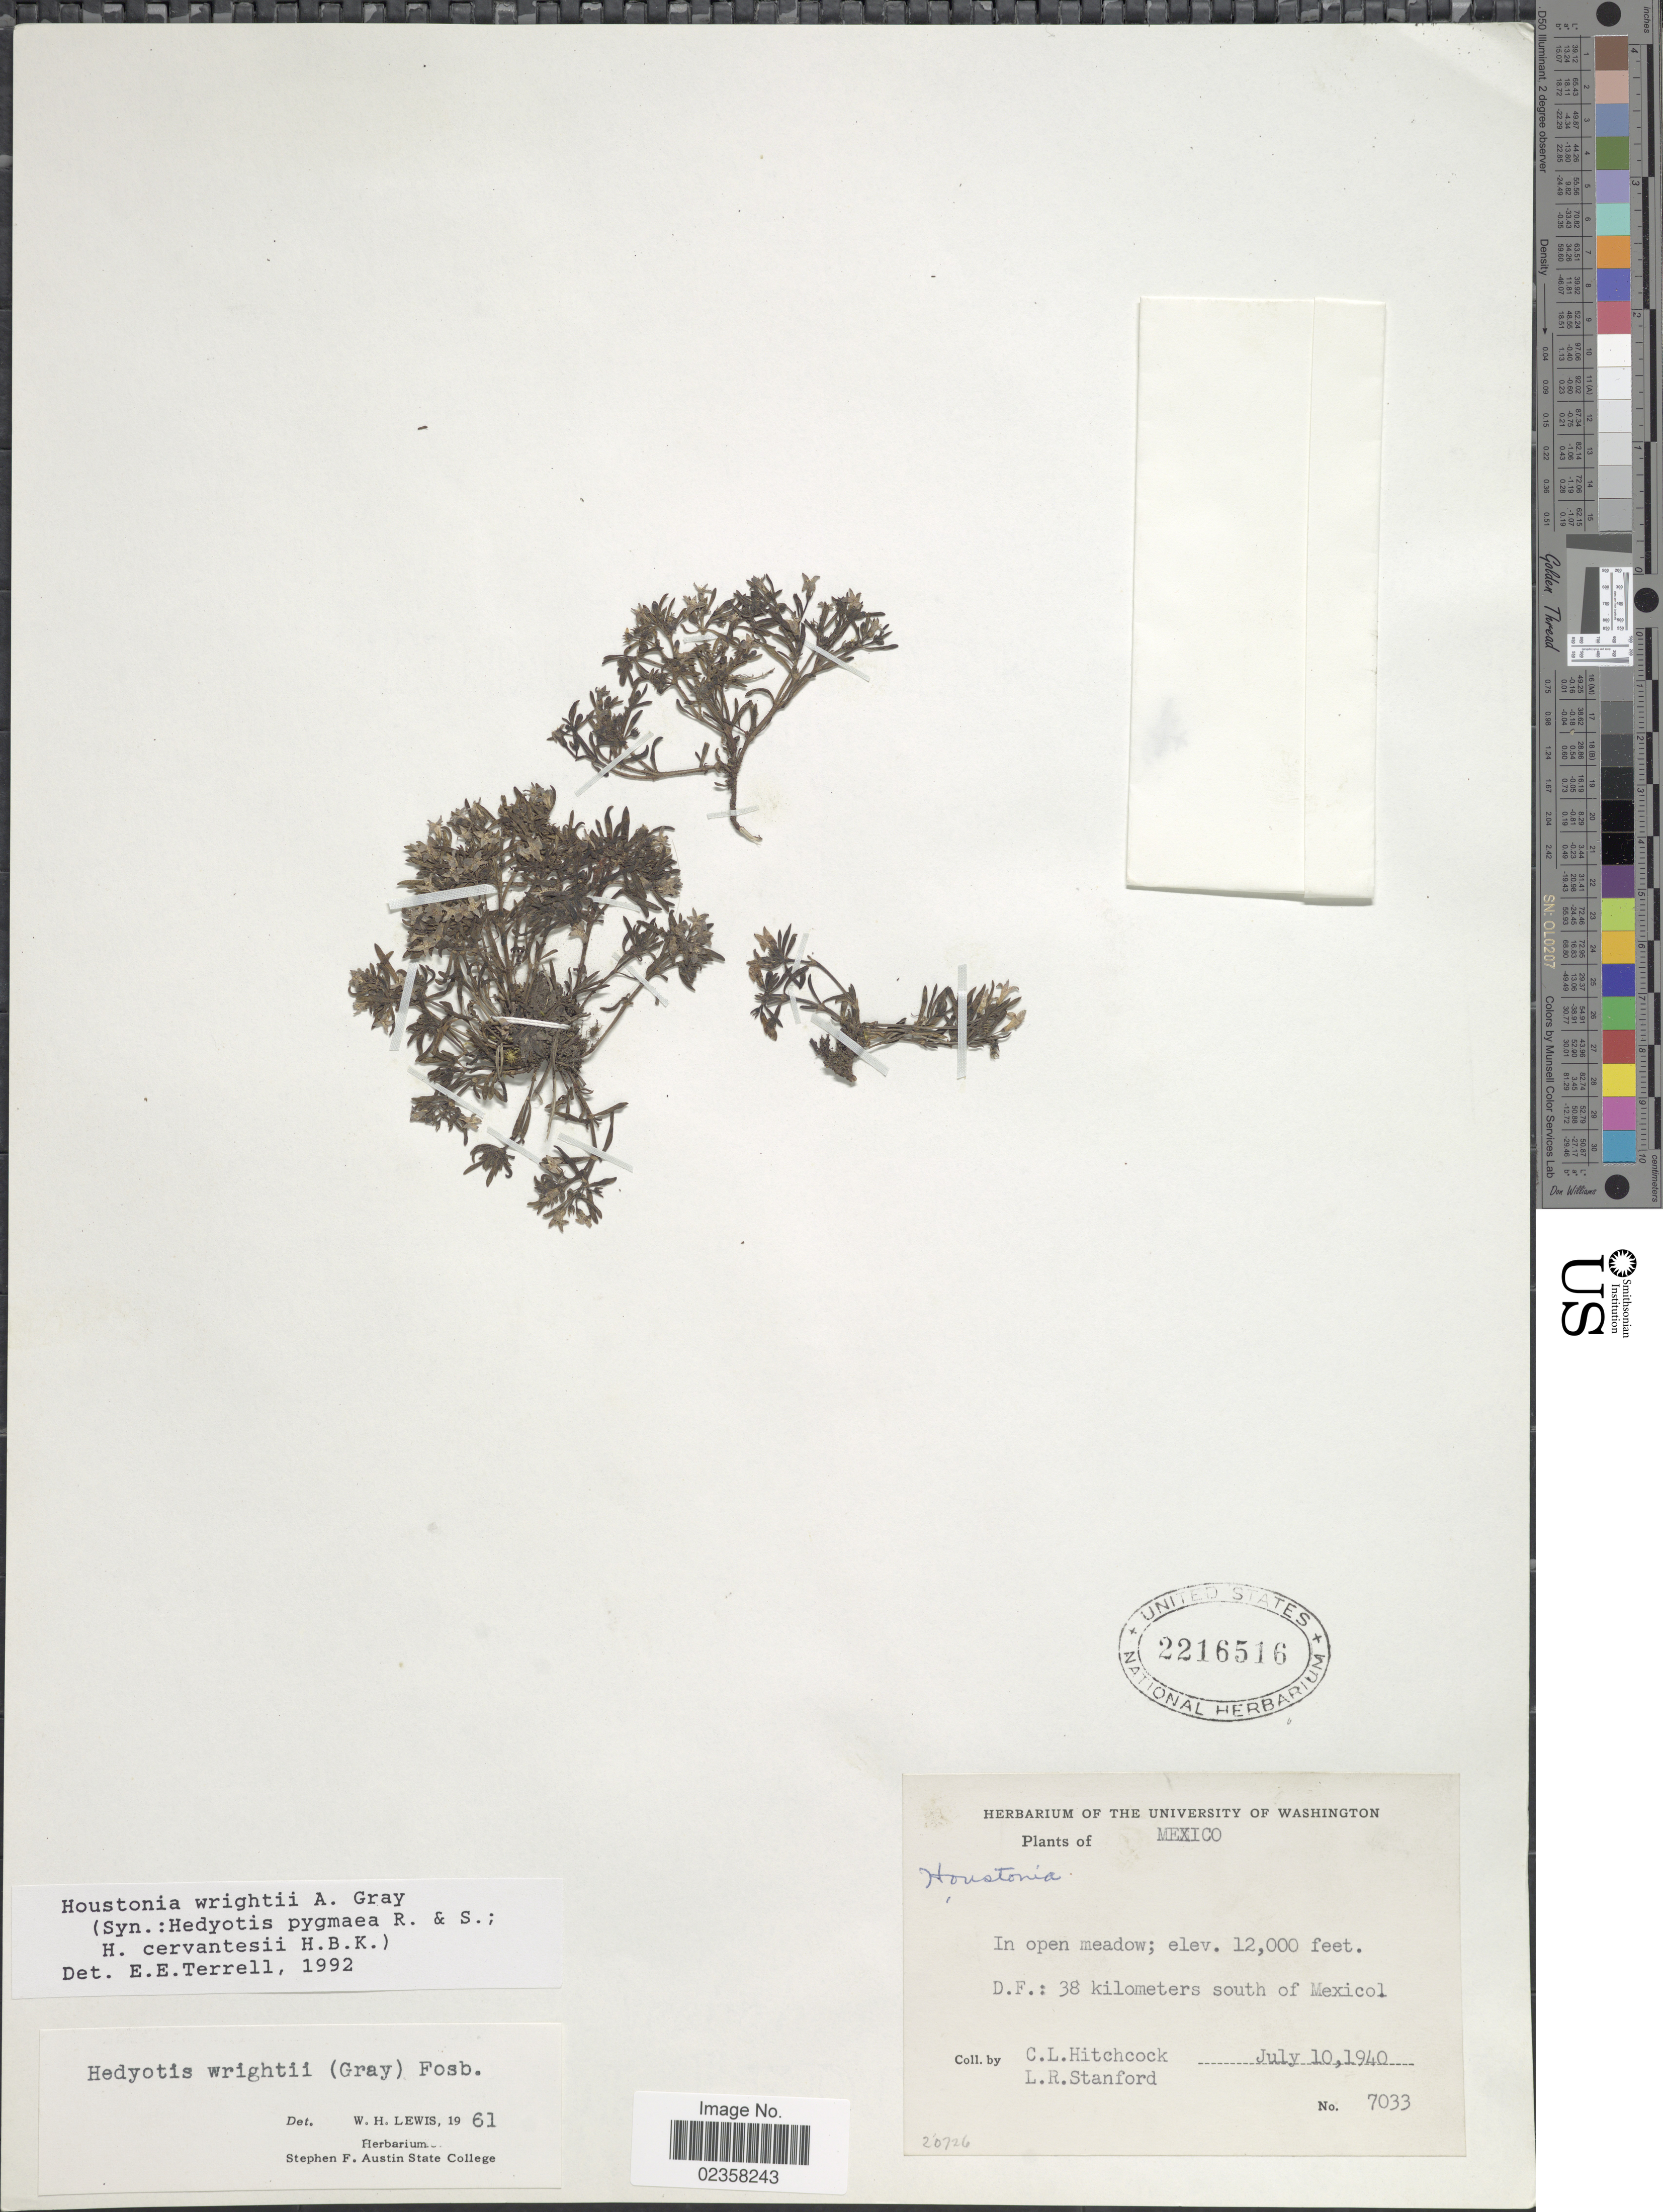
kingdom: Plantae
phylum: Tracheophyta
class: Magnoliopsida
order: Gentianales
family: Rubiaceae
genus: Houstonia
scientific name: Houstonia wrightii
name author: (A. Gray) A. Gray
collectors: C. L. Hitchcock & L. Standford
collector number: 7033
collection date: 1940-07-10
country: Mexico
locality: In open meadow, D.F.: 38 kilometers south of Mexico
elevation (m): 3658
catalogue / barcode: US 2216516